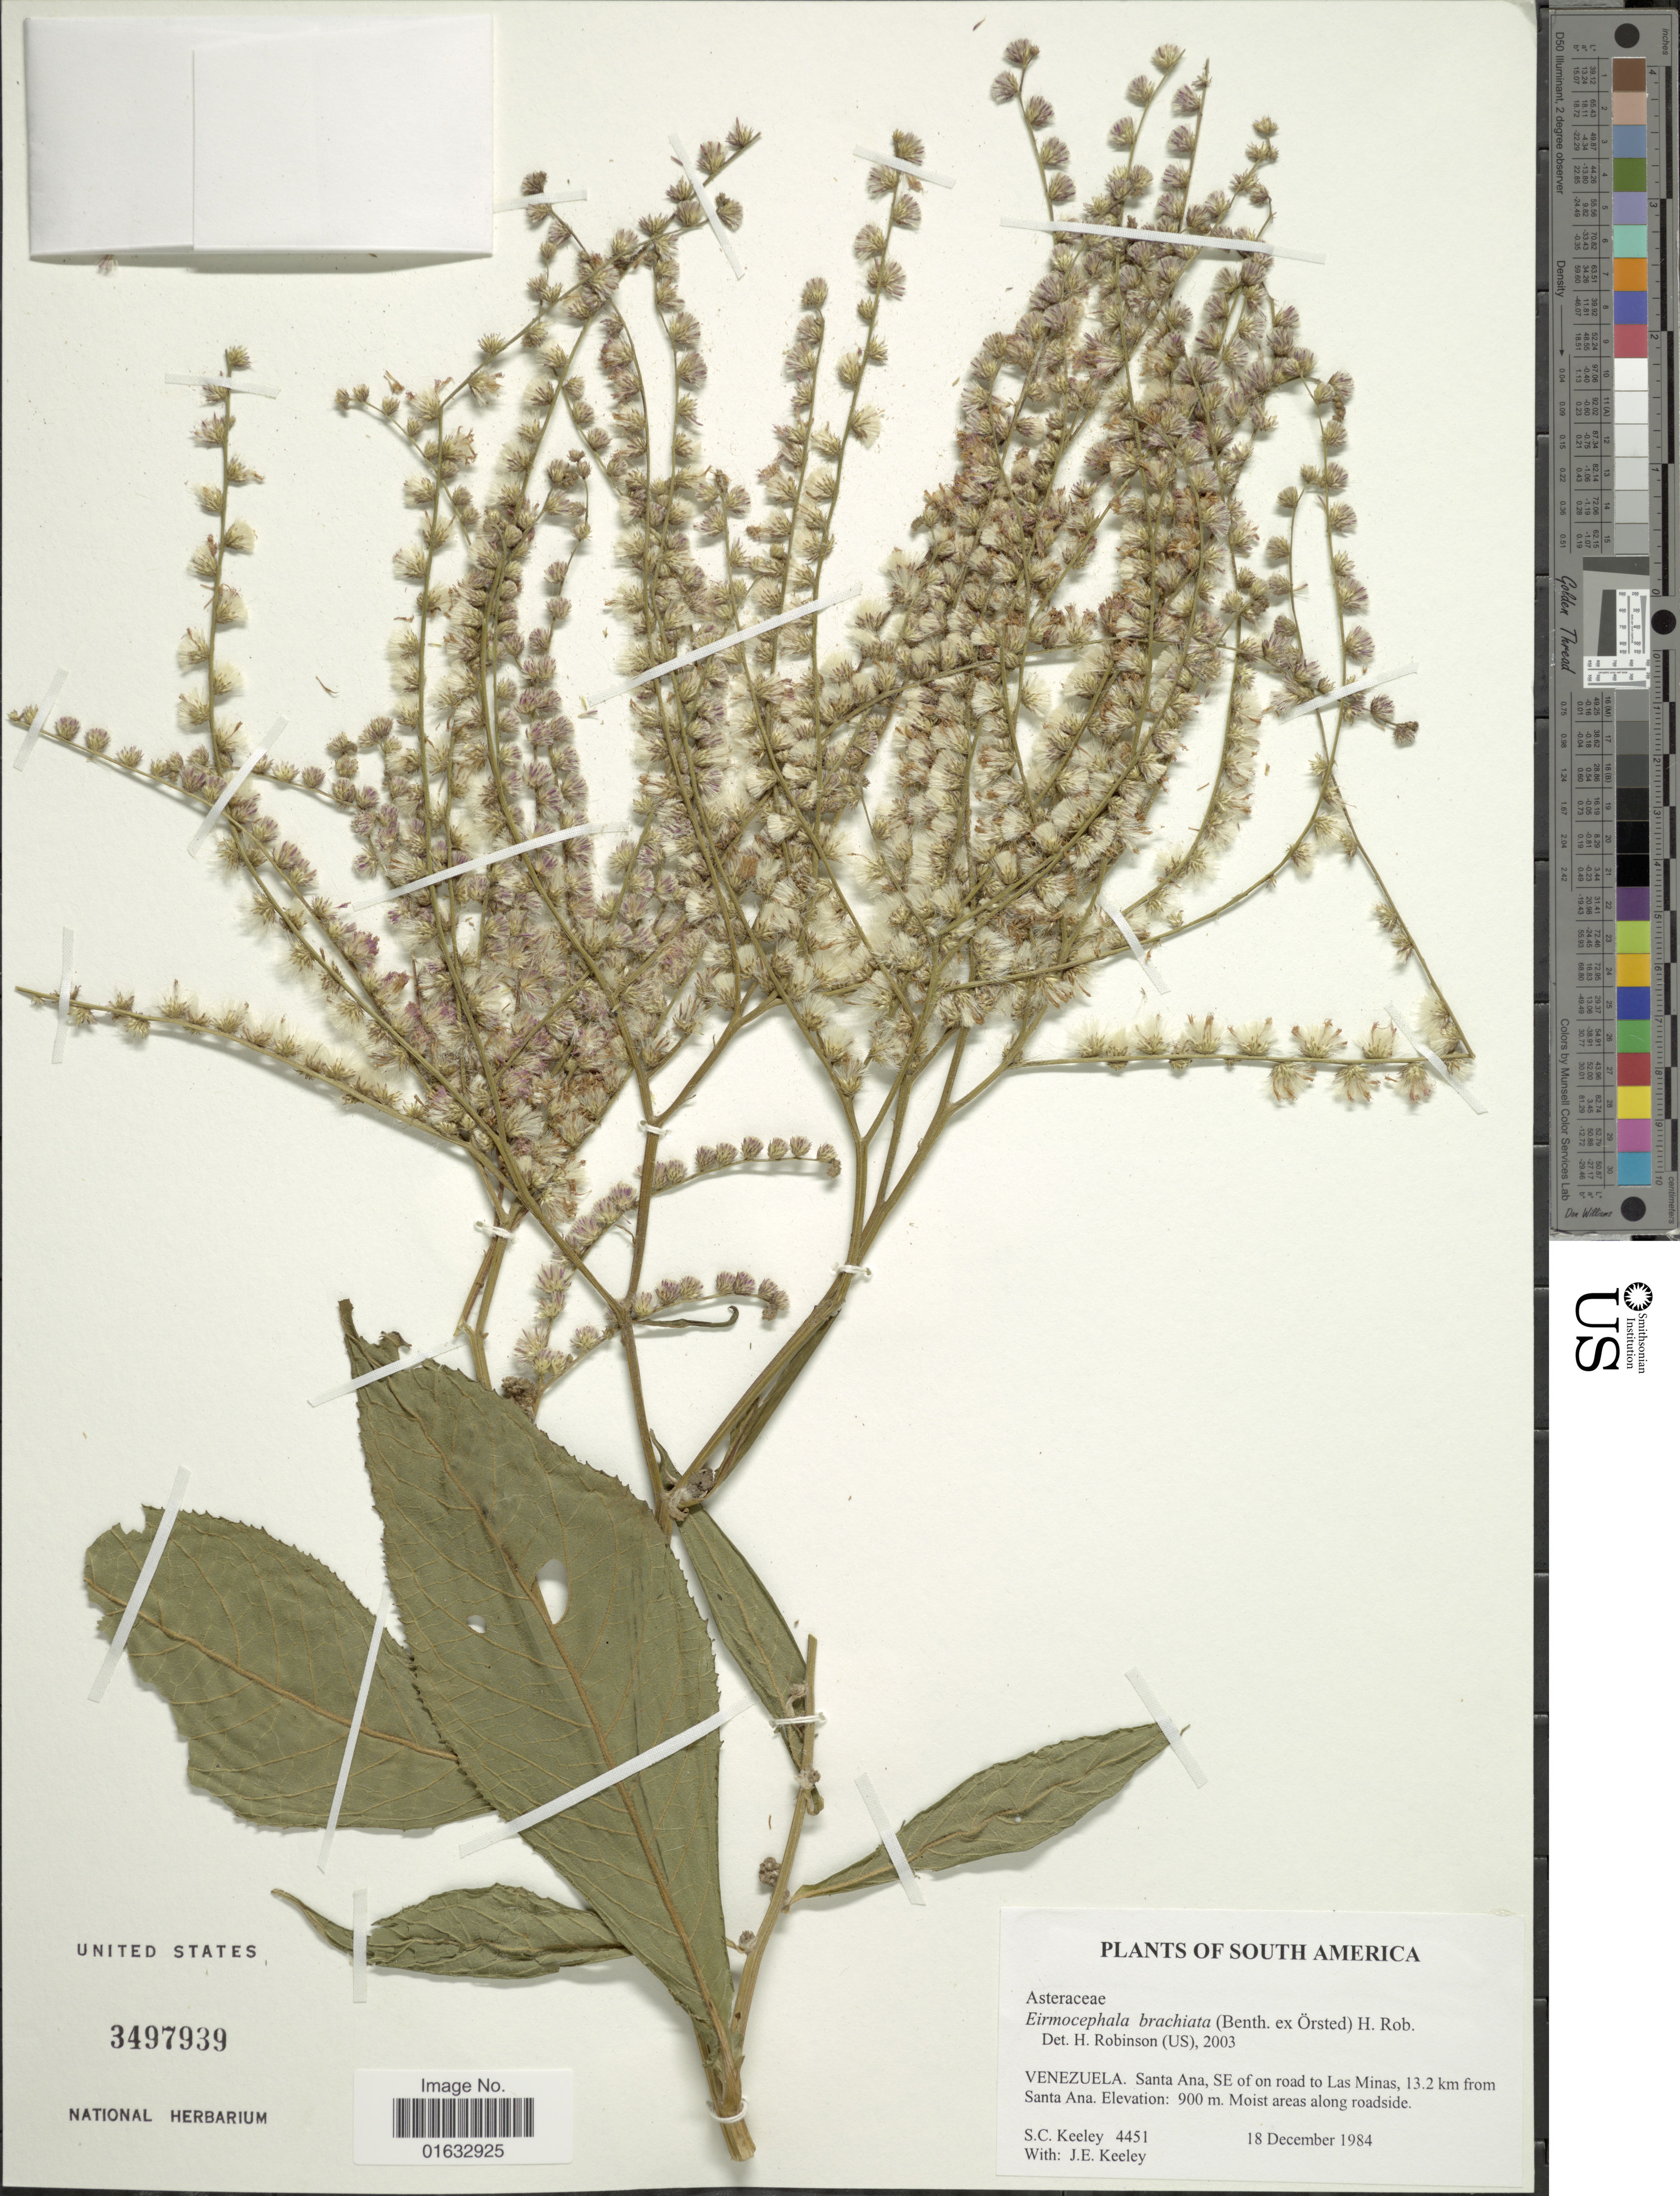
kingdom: Plantae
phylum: Tracheophyta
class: Magnoliopsida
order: Asterales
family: Asteraceae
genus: Eirmocephala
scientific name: Eirmocephala brachiata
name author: (Benth.) H. Rob.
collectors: S. C. Keeley & J. E. Keeley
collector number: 4451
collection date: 1984-12-18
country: Venezuela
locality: Santa Ana, SE of on road to Las Minas, 13.6 km from Santa Ana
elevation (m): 900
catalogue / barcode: US 3497939